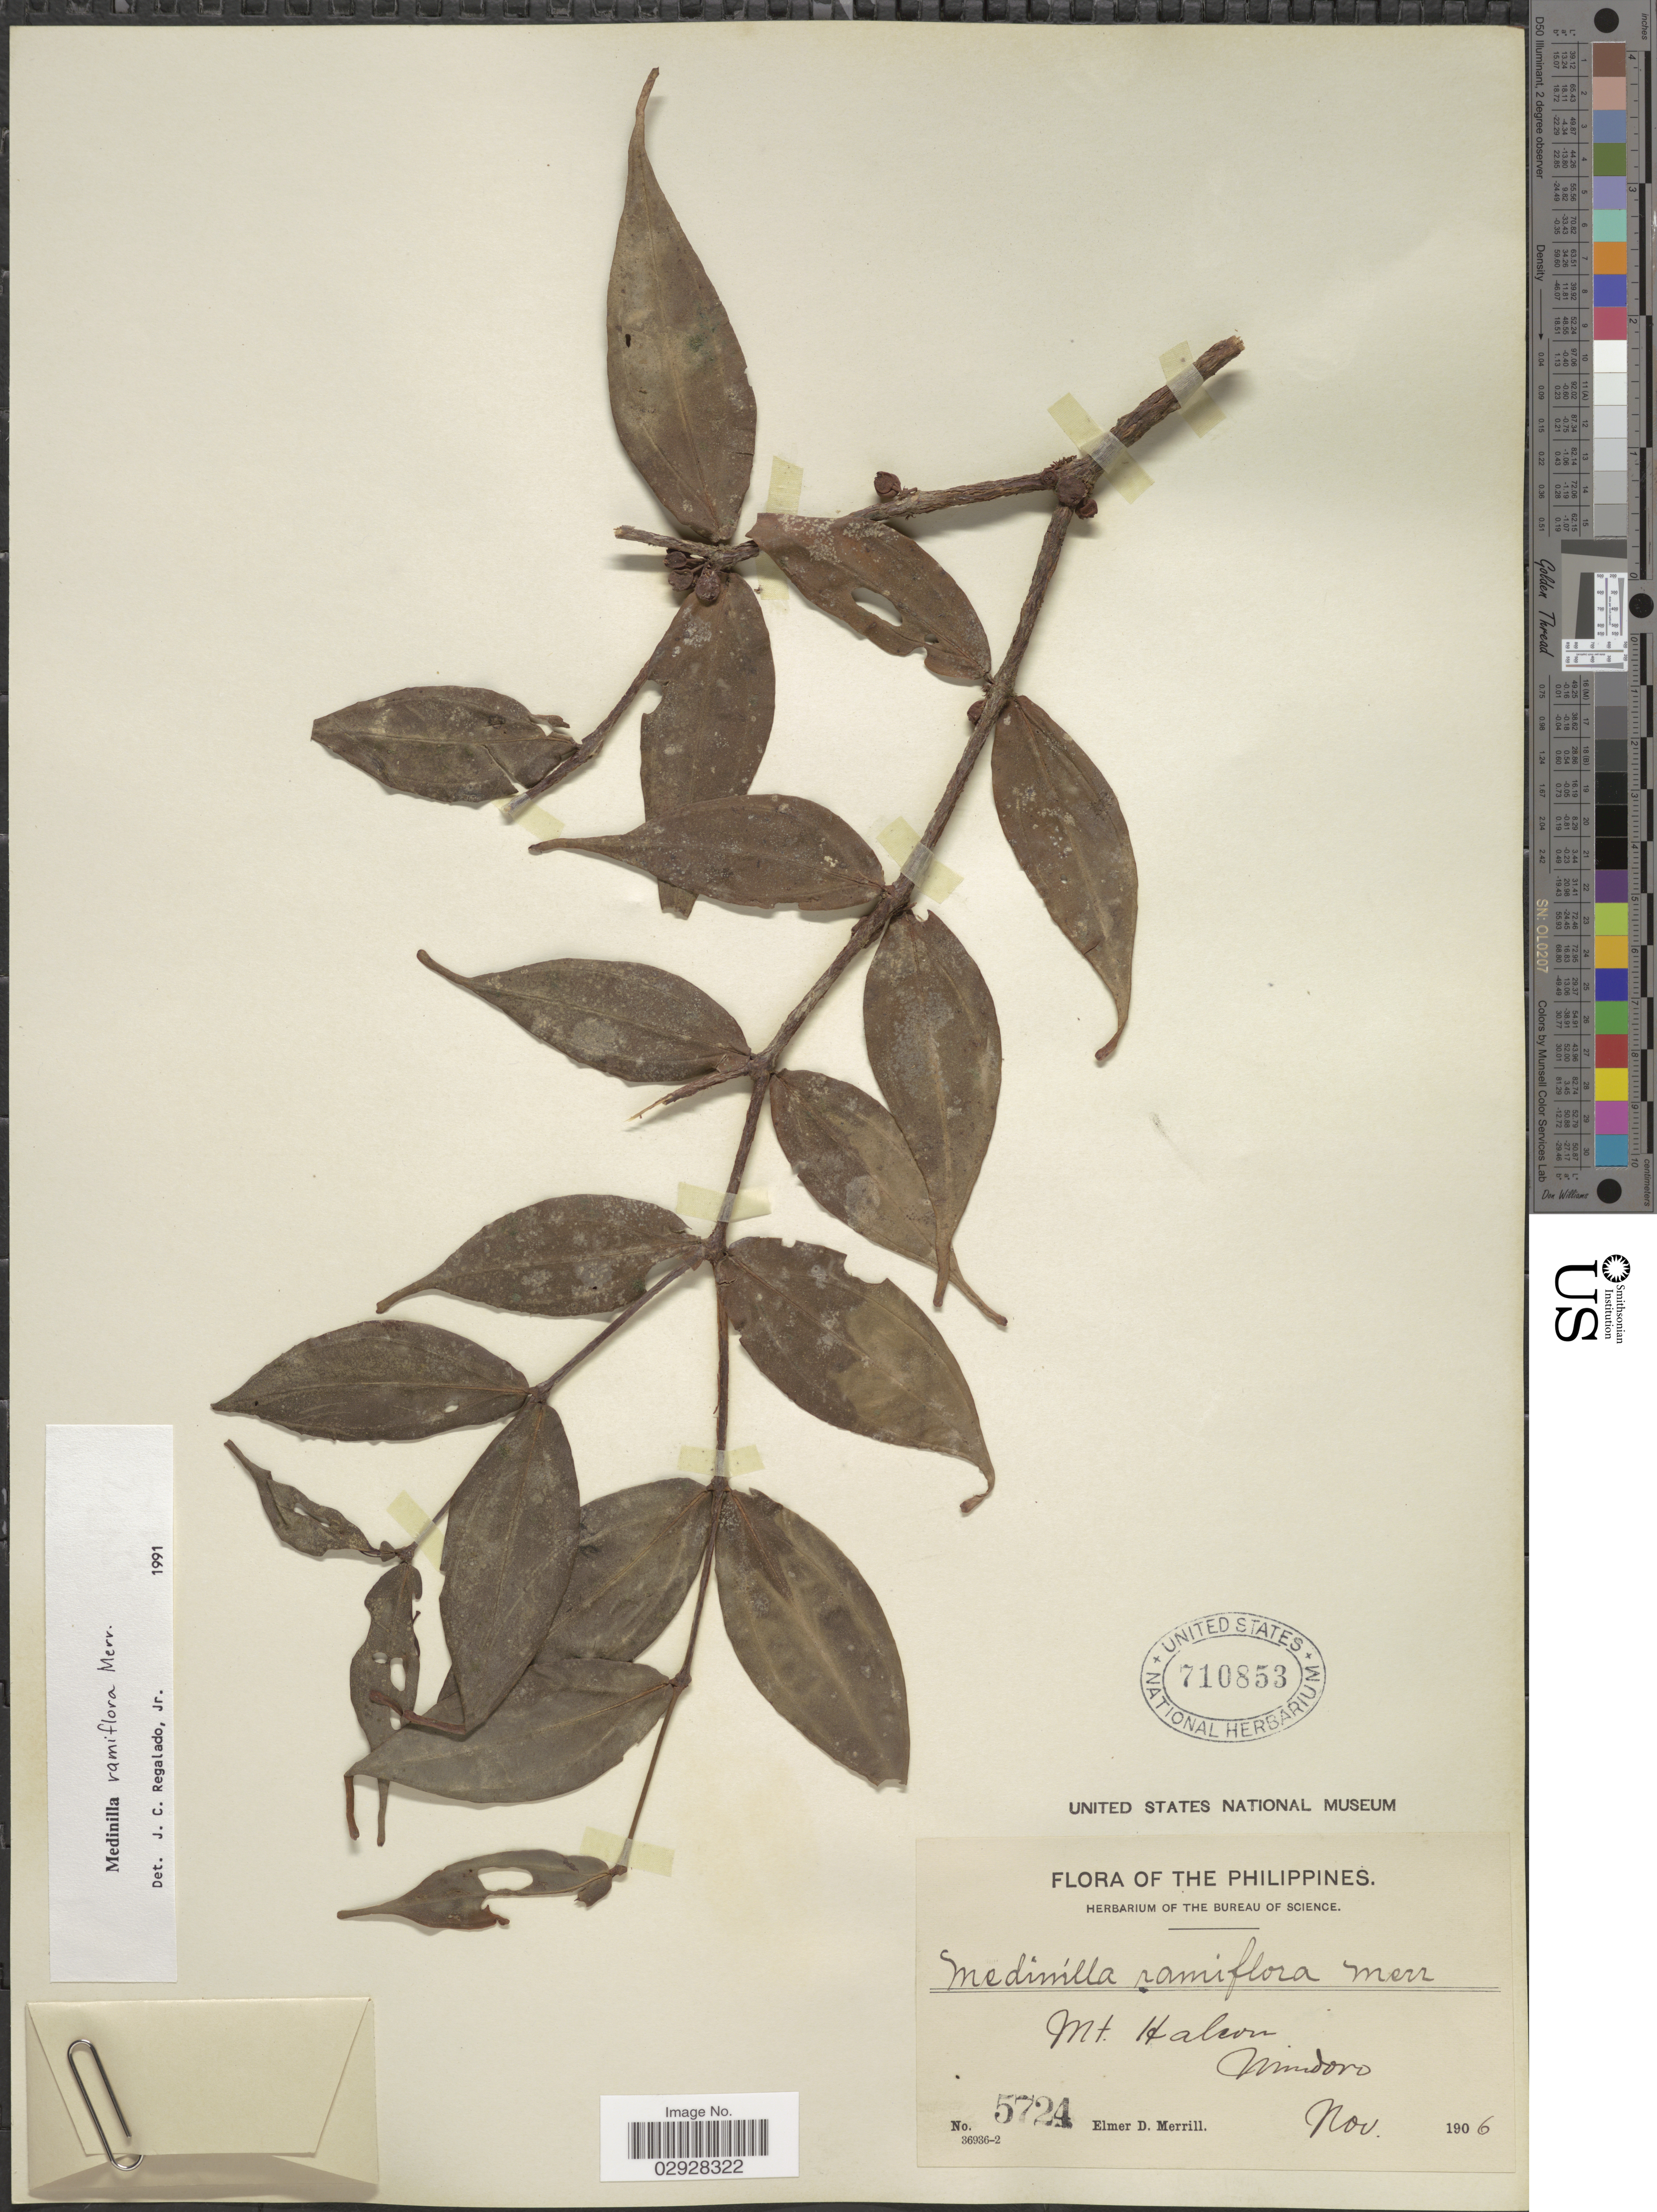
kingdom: Plantae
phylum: Tracheophyta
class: Magnoliopsida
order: Myrtales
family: Melastomataceae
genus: Medinilla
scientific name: Medinilla ramiflora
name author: Merr.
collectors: E. D. Merrill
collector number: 5724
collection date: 1906-11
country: Philippines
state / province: Mimaropa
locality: Mt. Halcon, Mindoro.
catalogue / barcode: US 710853